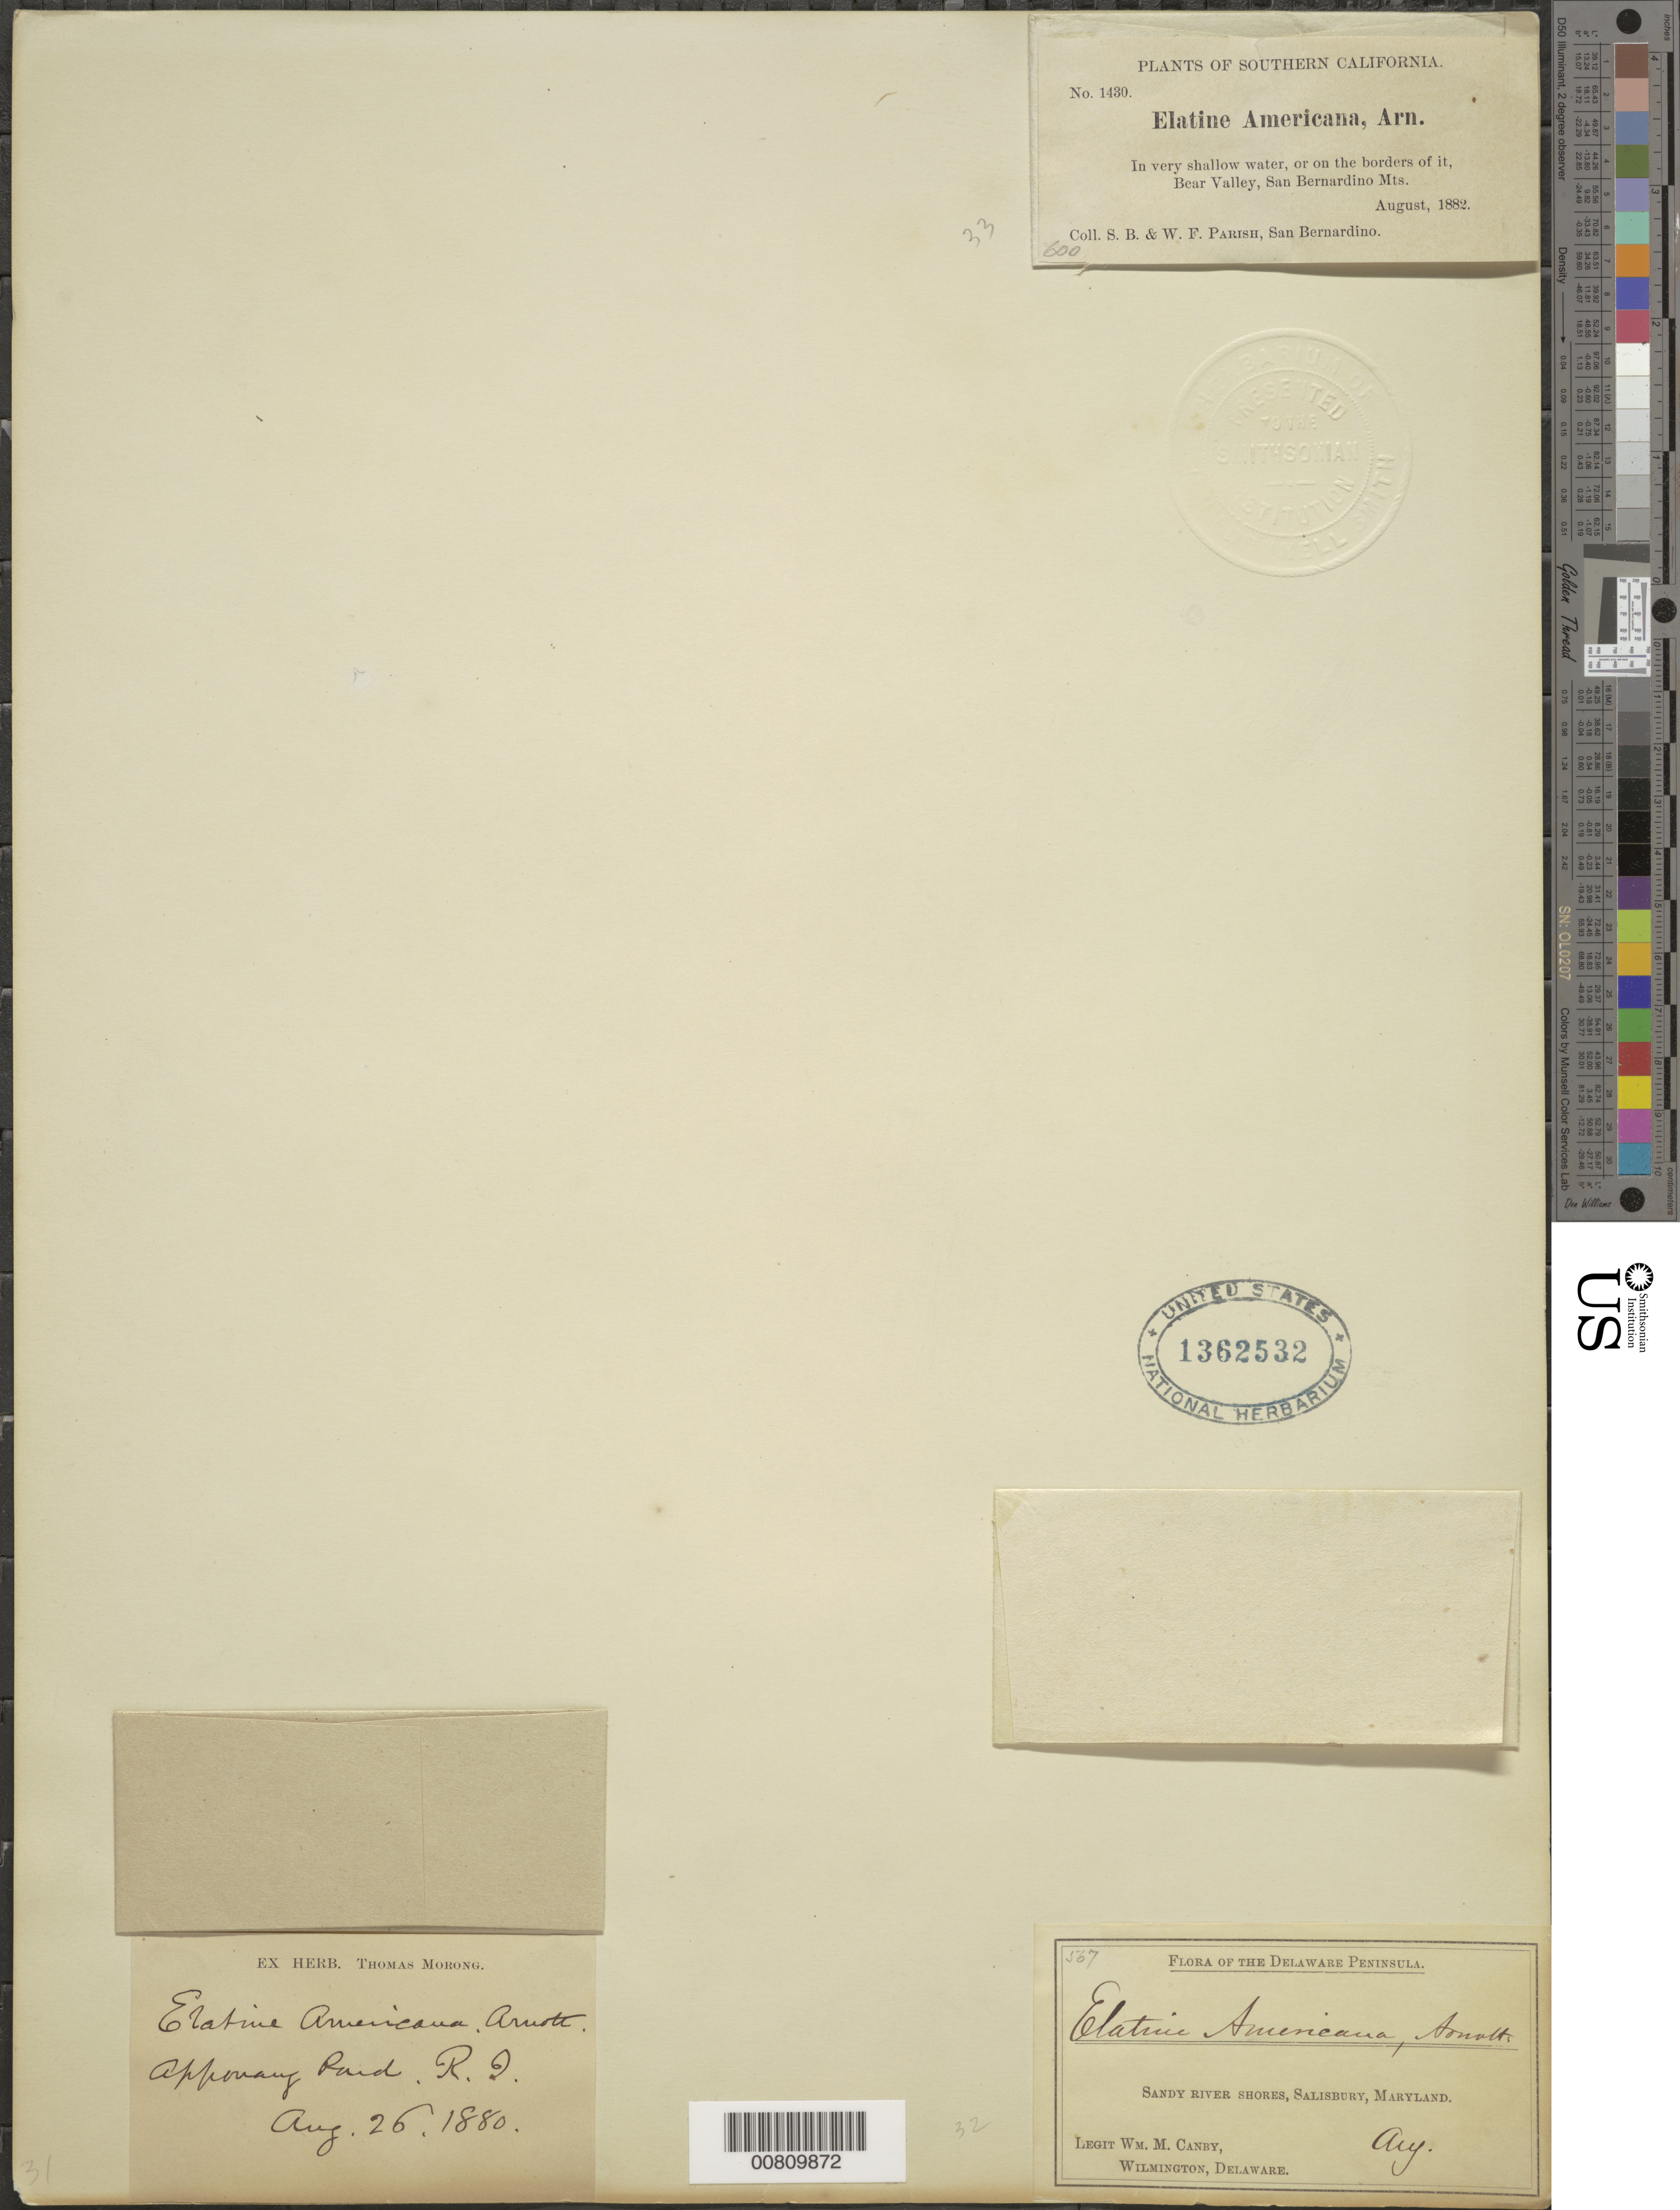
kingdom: Plantae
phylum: Tracheophyta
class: Magnoliopsida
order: Malpighiales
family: Elatinaceae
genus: Elatine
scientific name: Elatine americana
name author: (Pursh) Arn.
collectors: W. M. Canby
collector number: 567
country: United States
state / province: Maryland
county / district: Wicomico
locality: Salisbury.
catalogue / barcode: US 1362532